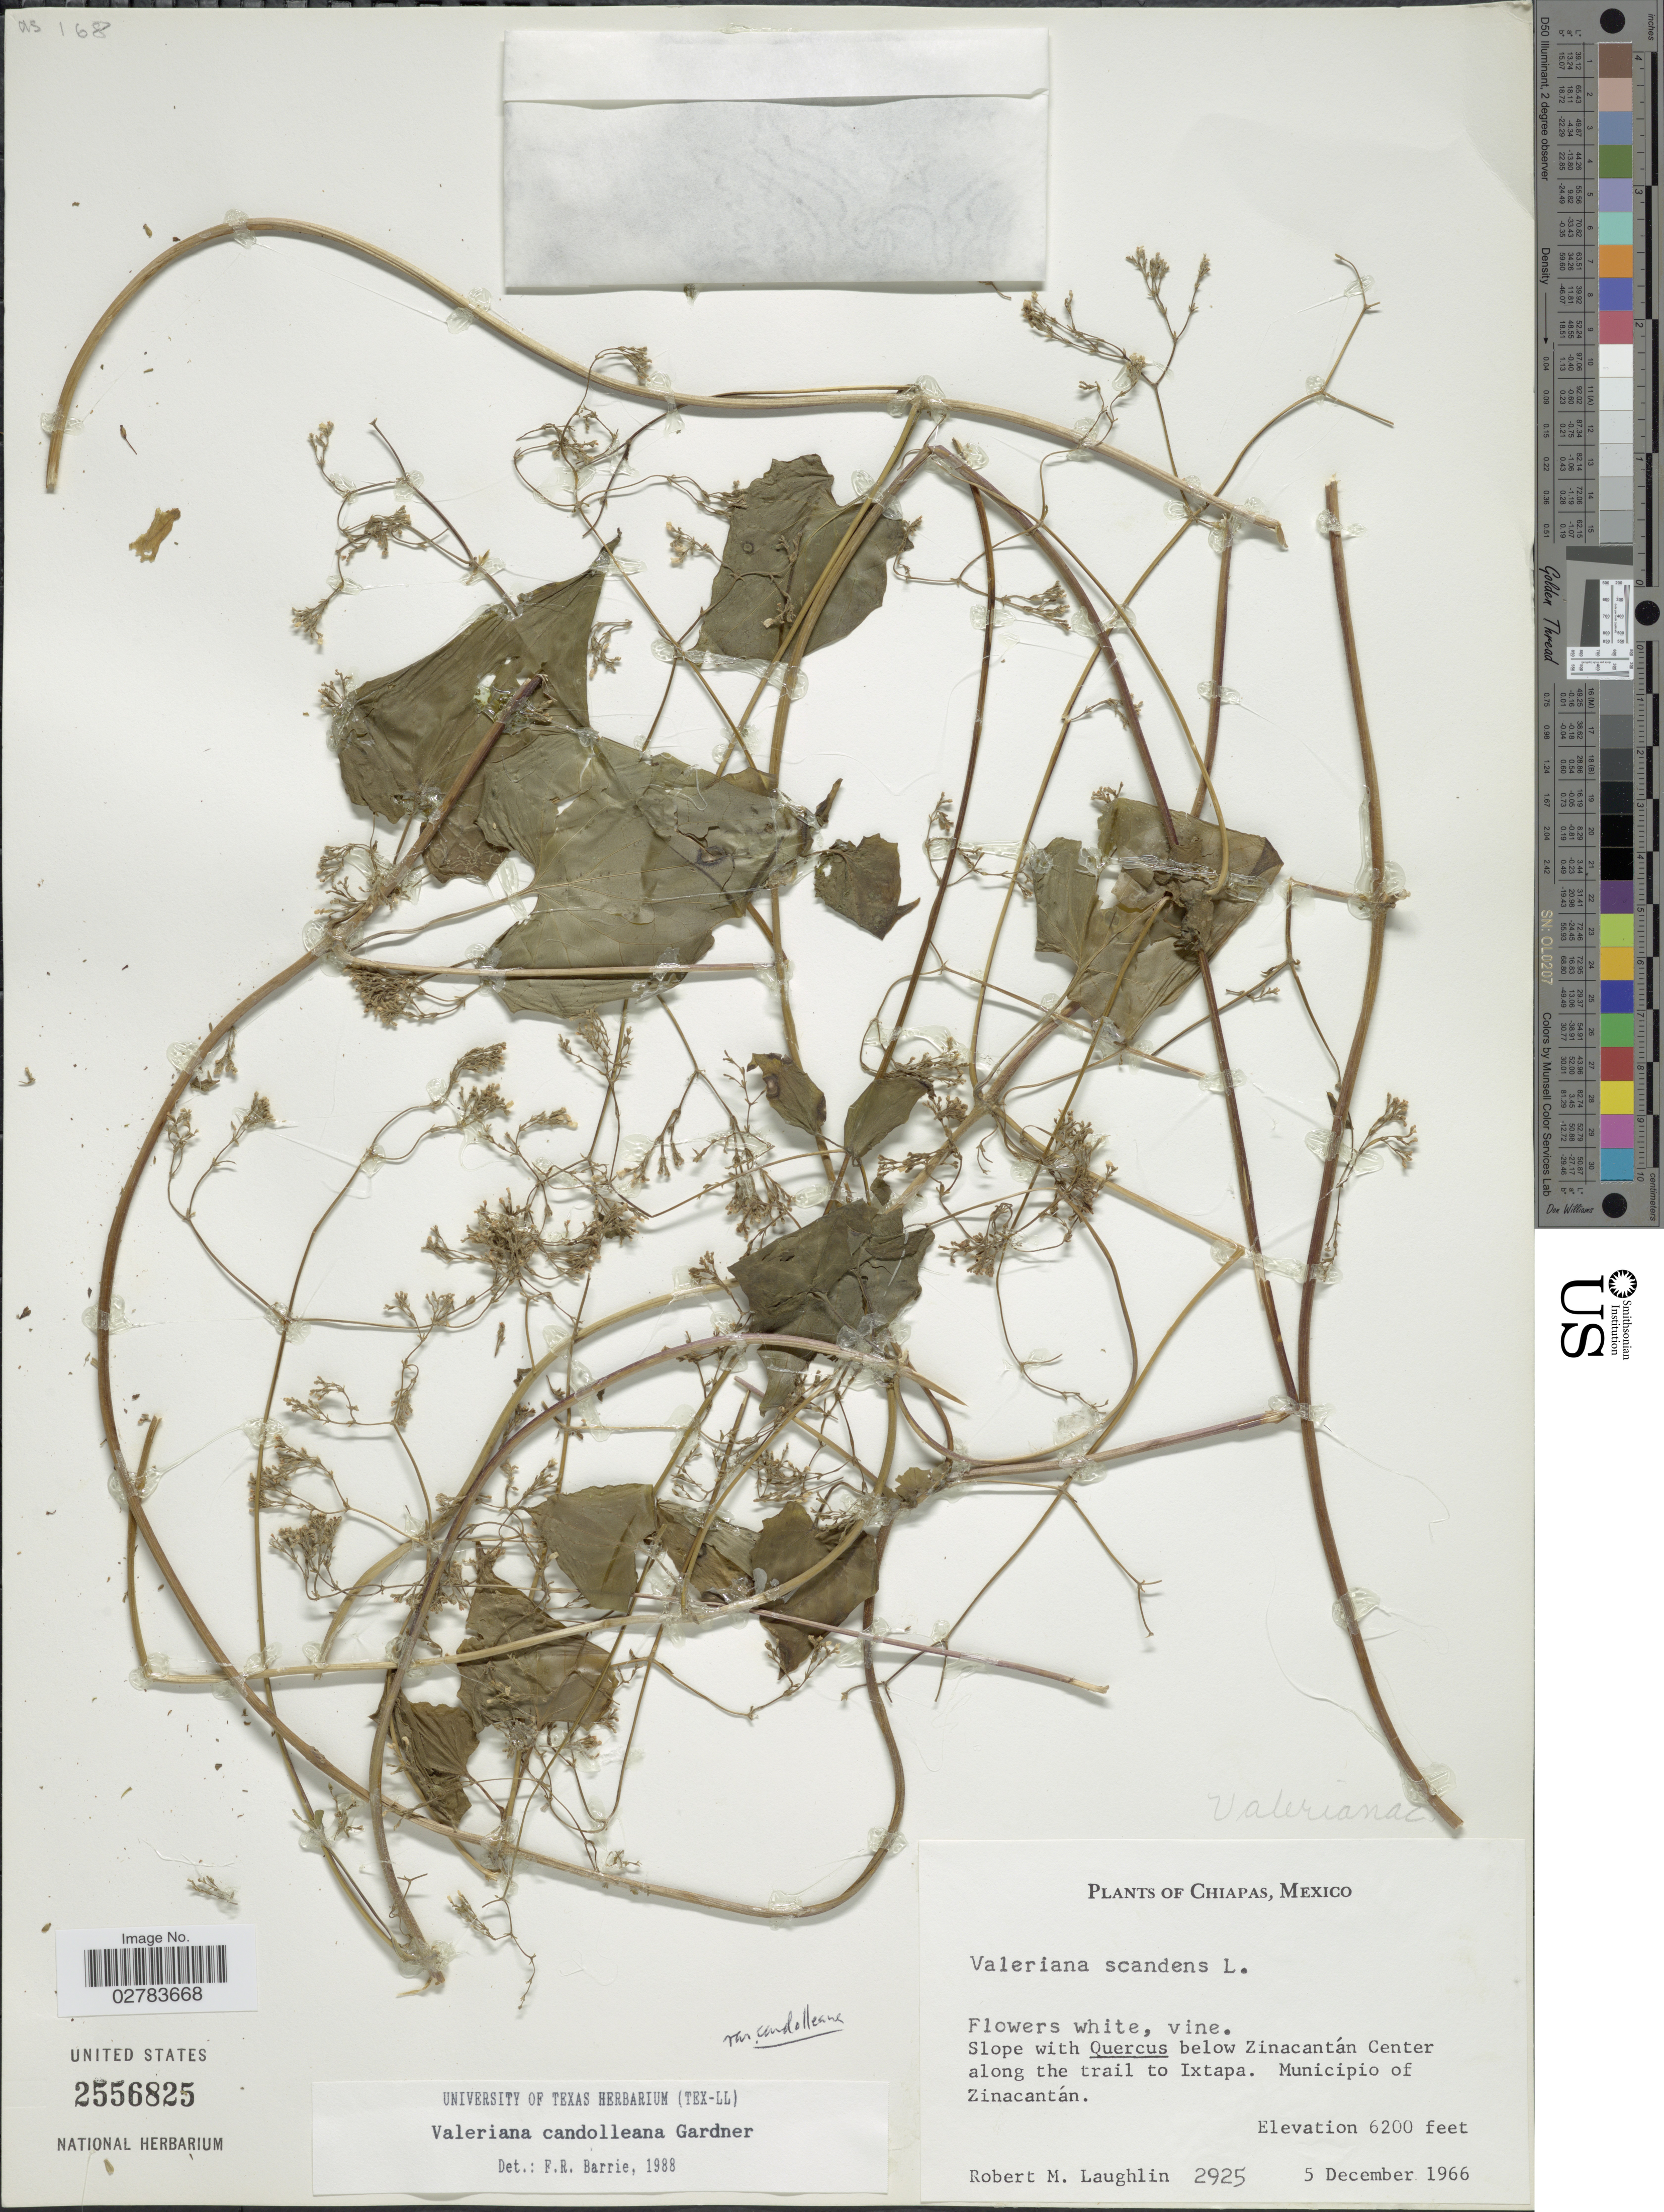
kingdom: Plantae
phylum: Tracheophyta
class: Magnoliopsida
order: Dipsacales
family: Caprifoliaceae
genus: Valeriana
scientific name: Valeriana candolleana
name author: Gardner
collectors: R. M. Laughlin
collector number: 2925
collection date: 1966-12-05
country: Mexico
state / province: Chiapas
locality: Slope with Quercus below Zinacantán Center along the trail to Ixtapa. Municipio of Zinacantán.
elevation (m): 1890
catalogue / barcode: US 2556825